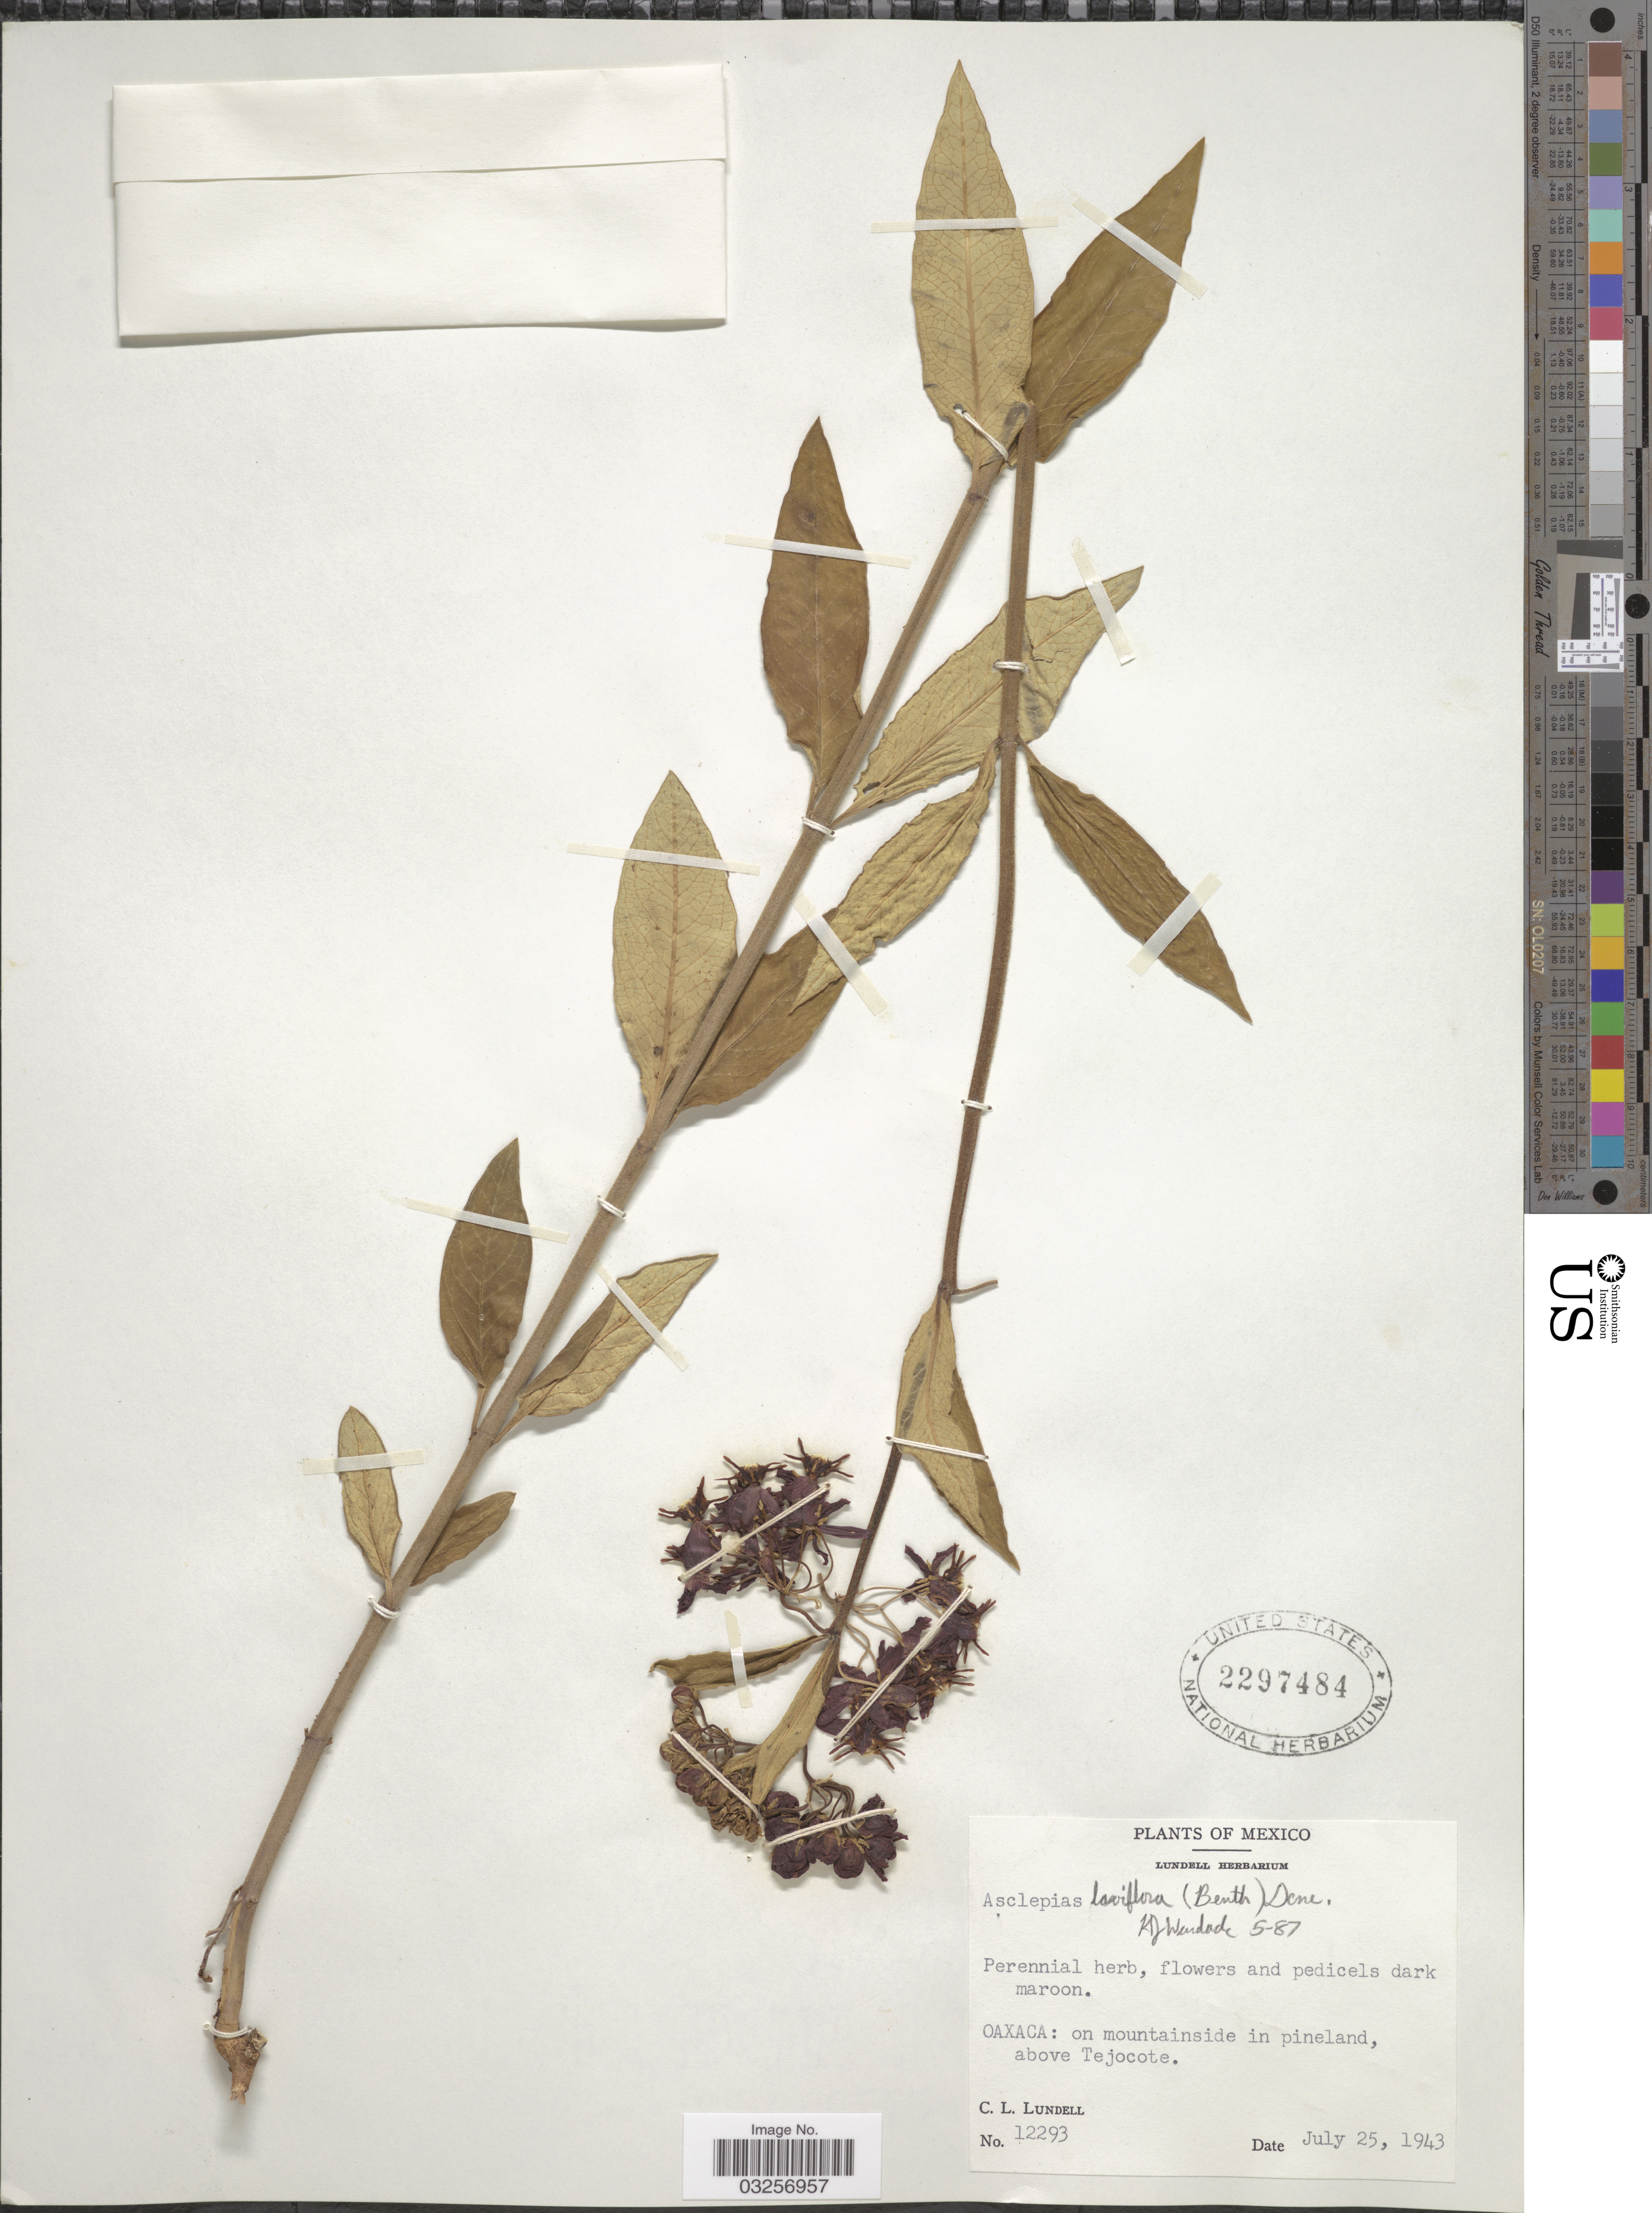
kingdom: Plantae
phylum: Tracheophyta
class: Magnoliopsida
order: Gentianales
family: Apocynaceae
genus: Asclepias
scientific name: Asclepias laxiflora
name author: Colla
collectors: C. L. Lundell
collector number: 12293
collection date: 1943-07-25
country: Mexico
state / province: Oaxaca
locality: On mountainside in pineland, above Tejocote.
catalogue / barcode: US 2297484